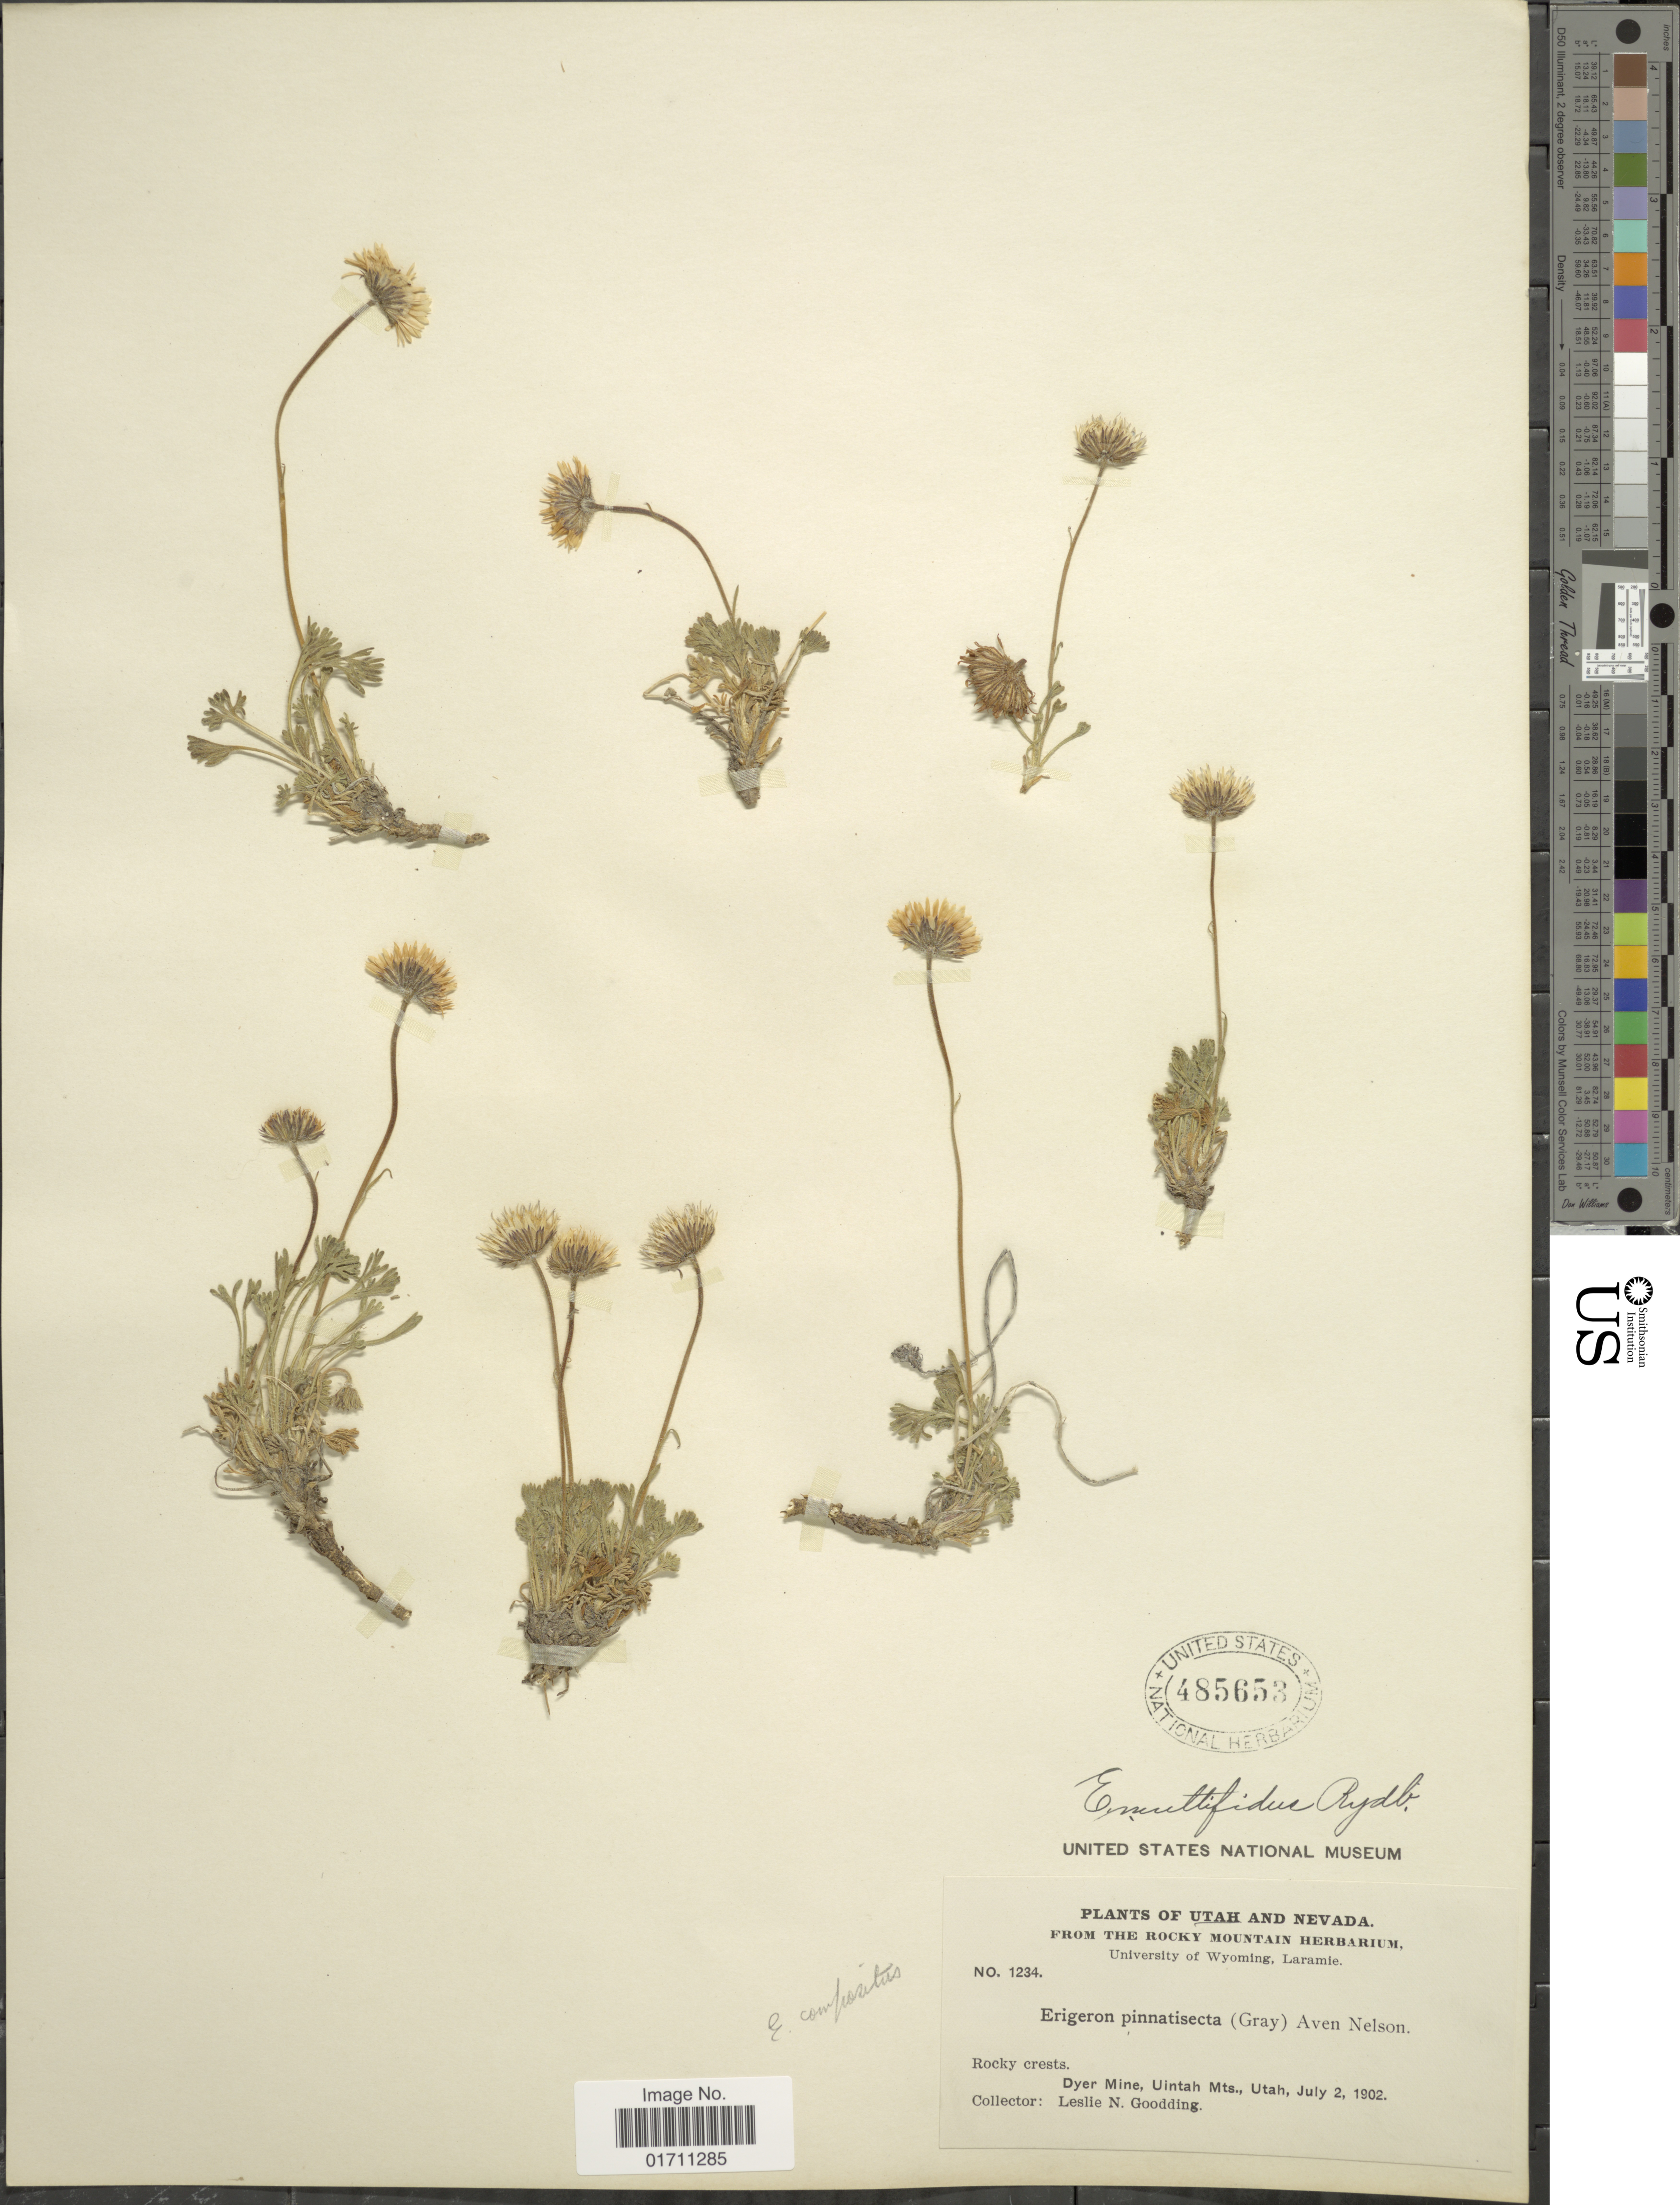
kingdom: Plantae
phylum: Tracheophyta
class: Magnoliopsida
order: Asterales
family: Asteraceae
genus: Erigeron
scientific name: Erigeron compositus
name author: Pursh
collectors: L. N. Goodding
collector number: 1234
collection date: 1902-07-02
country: United States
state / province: Utah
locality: Utah and Nevada, Rocky crests, Dyer Mine, Uintah Mts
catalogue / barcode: US 485653